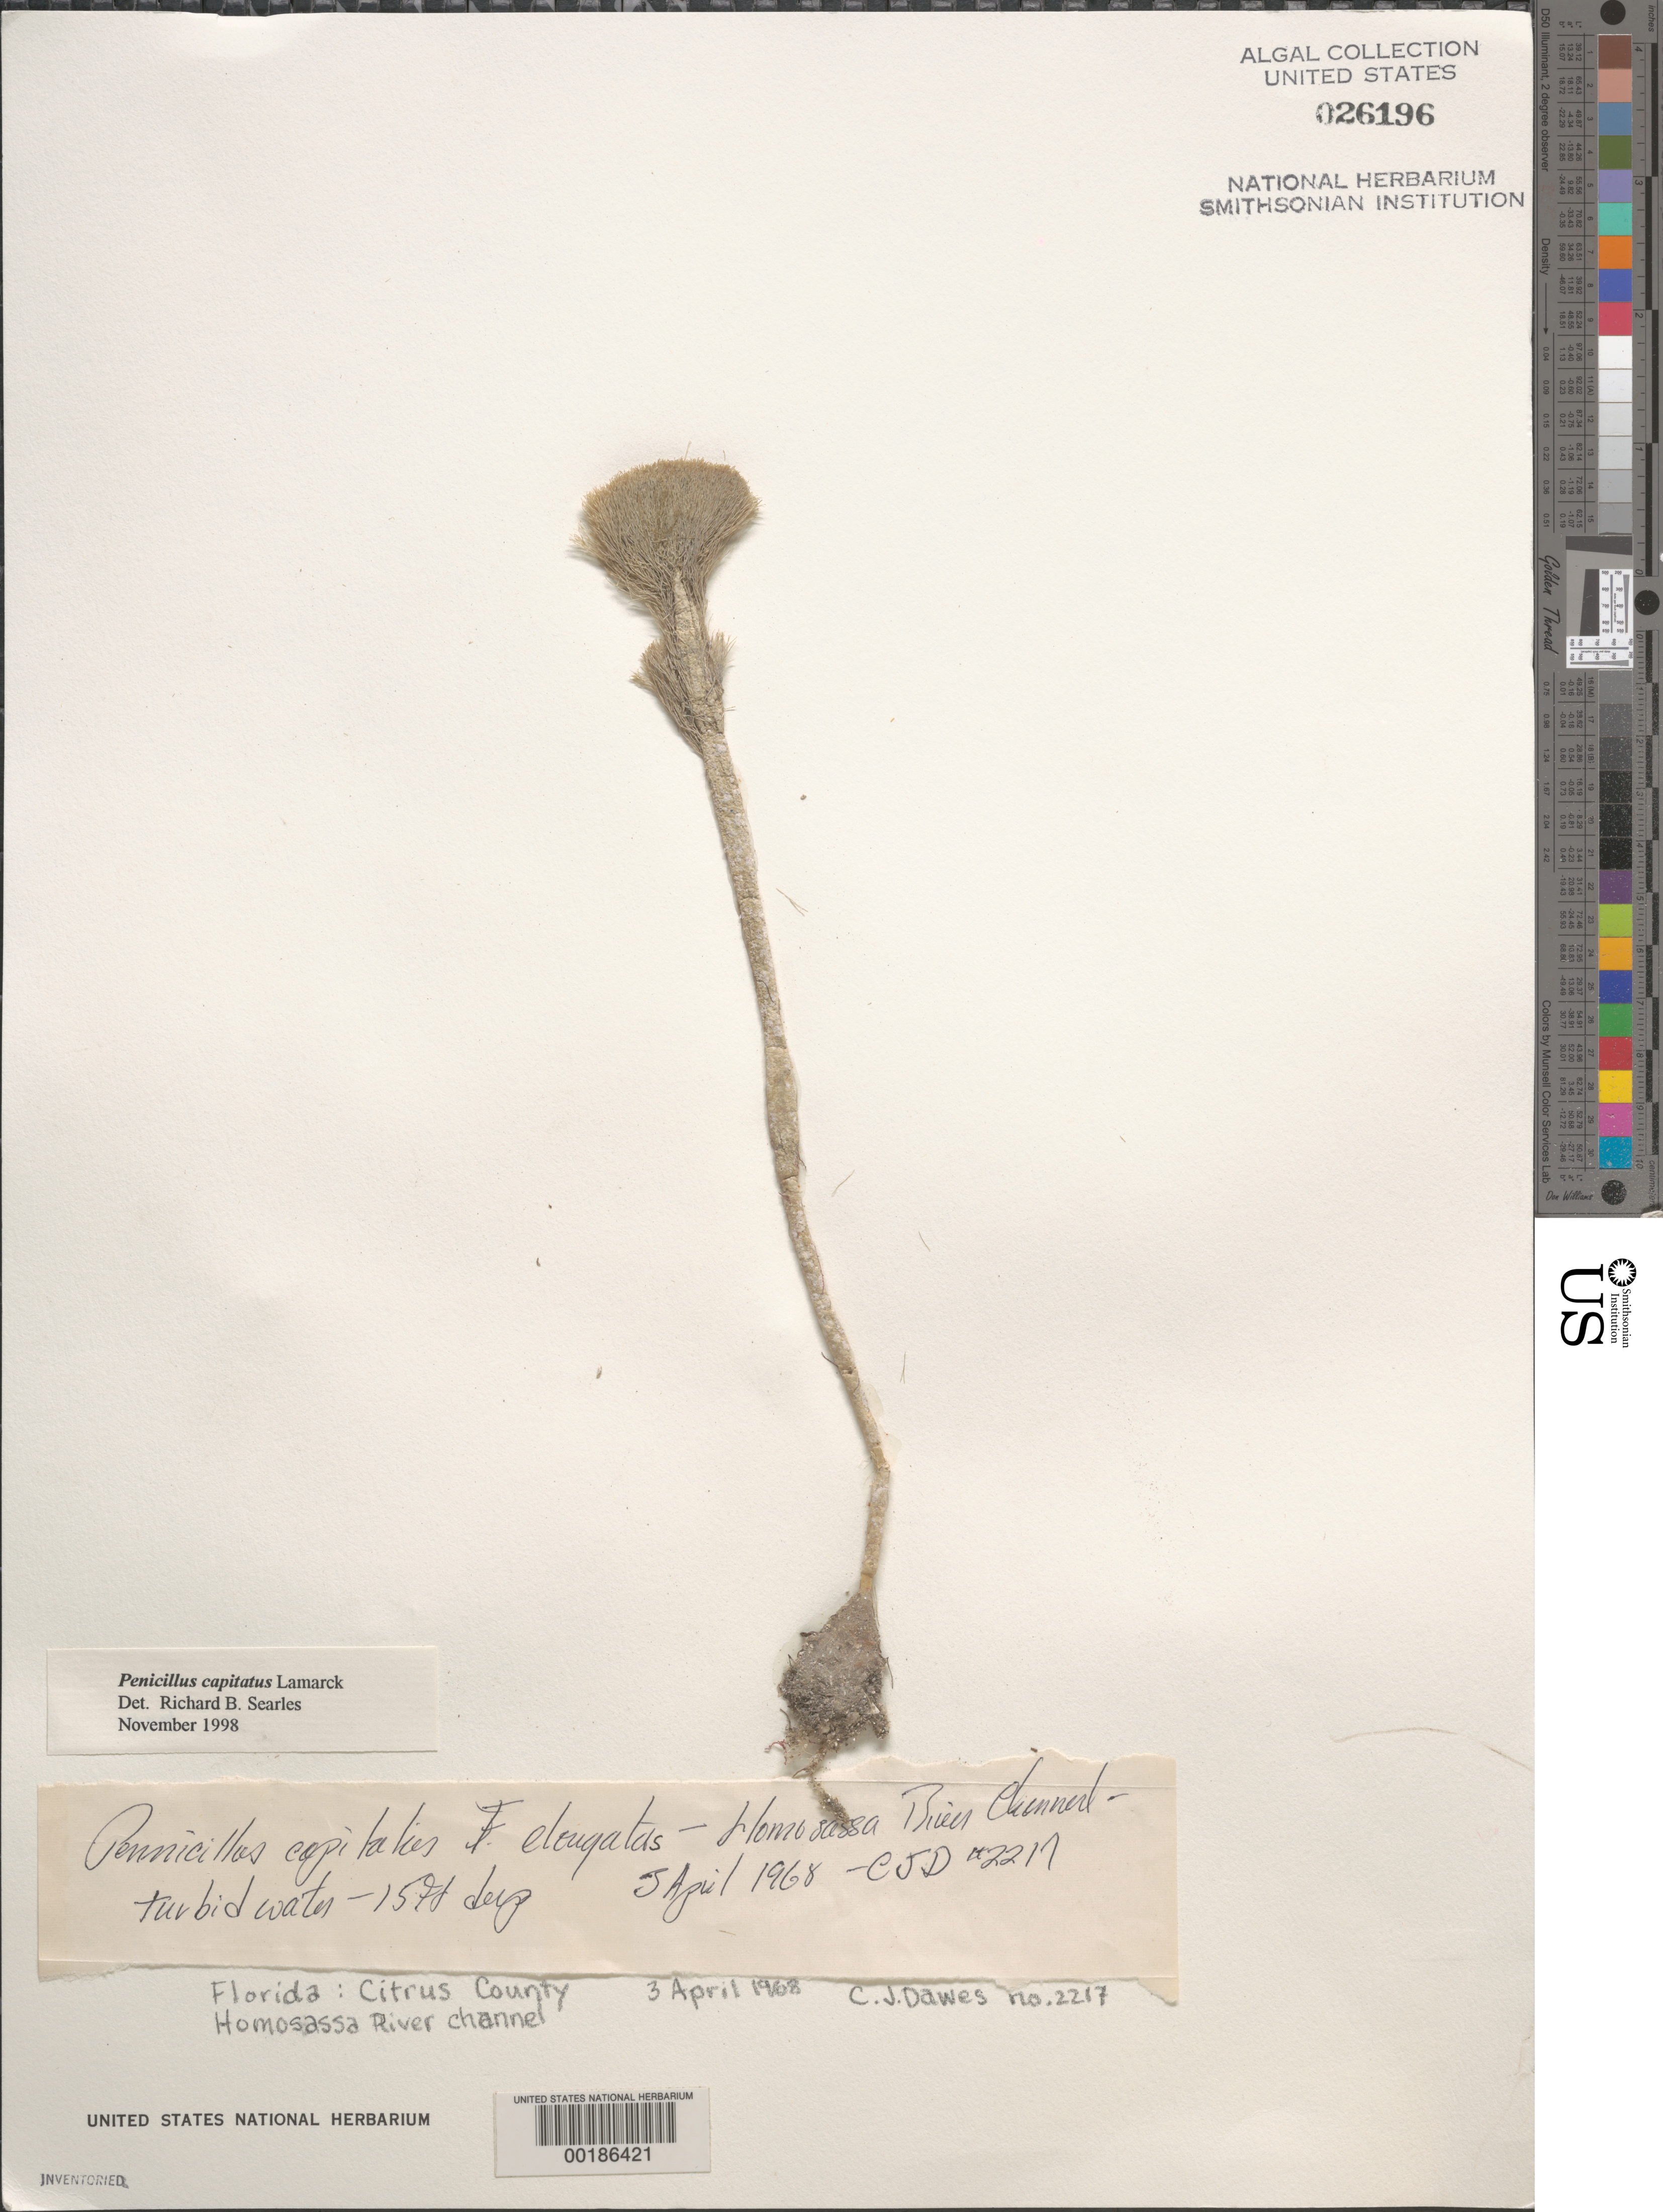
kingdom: Plantae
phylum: Chlorophyta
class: Ulvophyceae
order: Bryopsidales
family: Udoteaceae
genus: Penicillus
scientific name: Penicillus capitatus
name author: Lam.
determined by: Searles, R. B.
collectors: C. Dawes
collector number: Cjd 2217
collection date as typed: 03 Apr 1968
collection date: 1968-04-03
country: United States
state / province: Florida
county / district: Citrus County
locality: Homosassa River channel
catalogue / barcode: US 26196